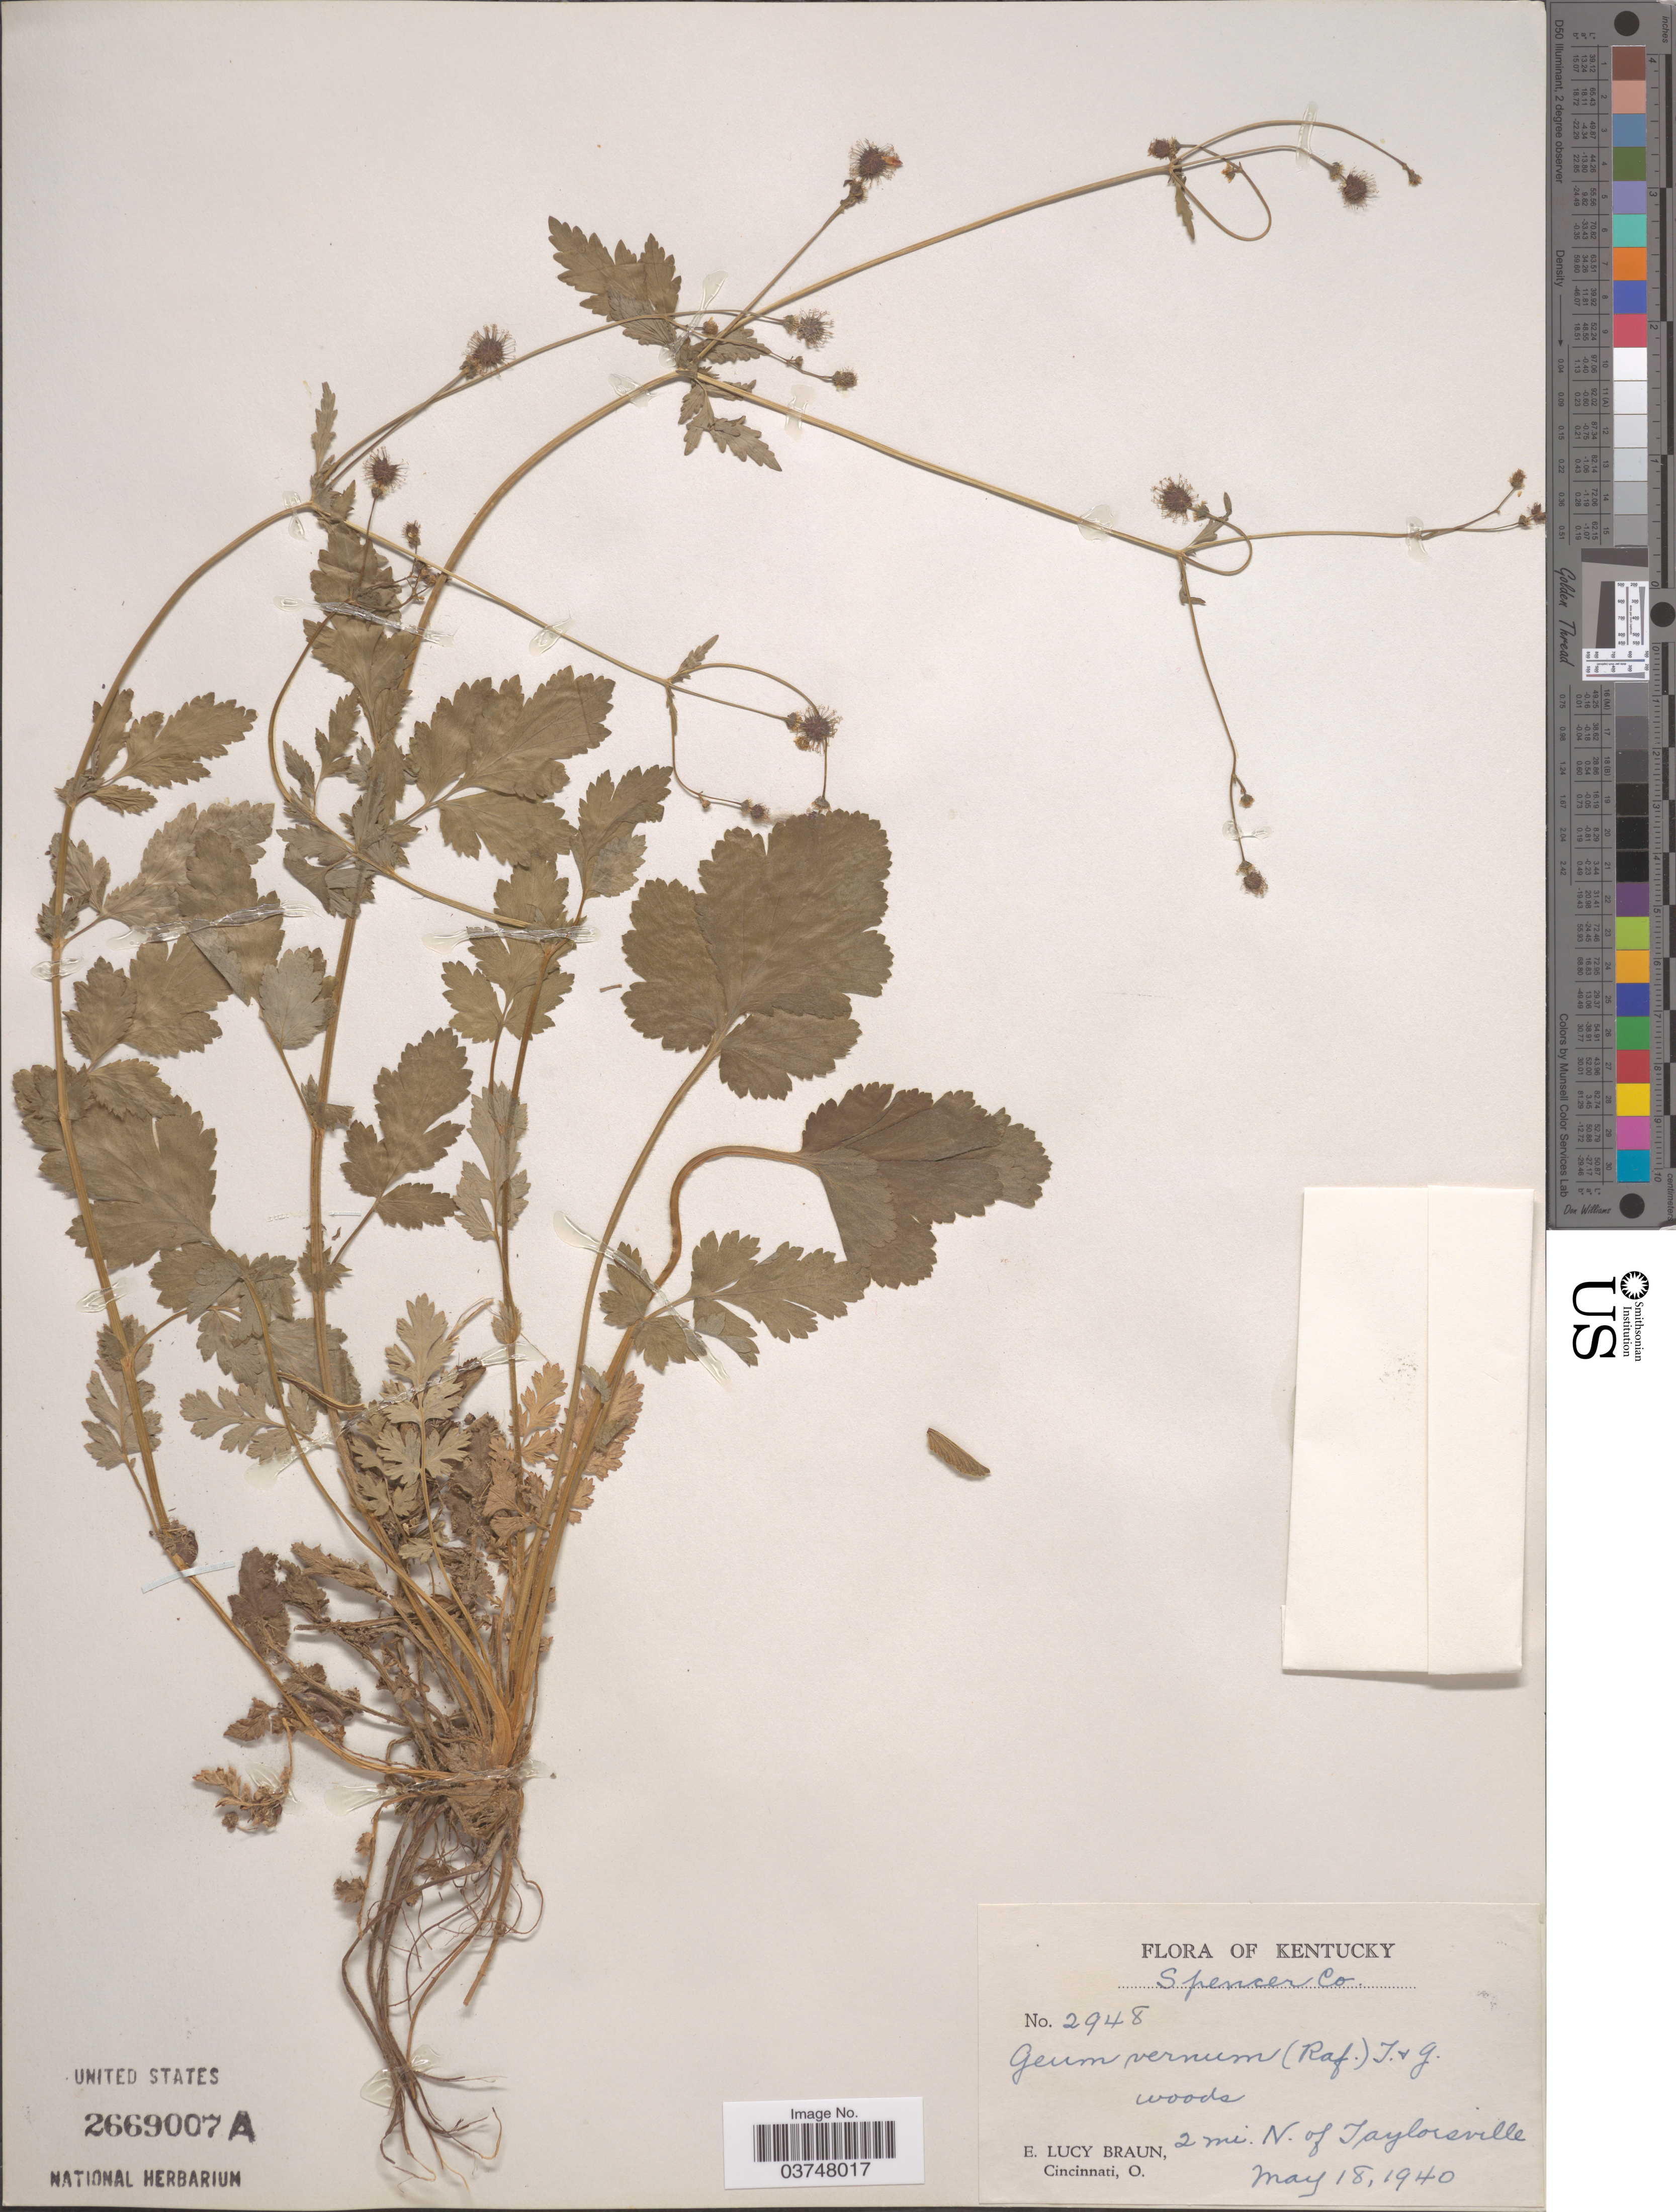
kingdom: Plantae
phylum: Tracheophyta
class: Magnoliopsida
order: Rosales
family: Rosaceae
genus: Geum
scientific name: Geum vernum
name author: (Raf.) Torr. & A. Gray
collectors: E. L. Braun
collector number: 2948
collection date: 1940-05-18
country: United States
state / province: Kentucky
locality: Spencer Co. 2 mi. N. of Taylorsville.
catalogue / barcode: US 2669007A